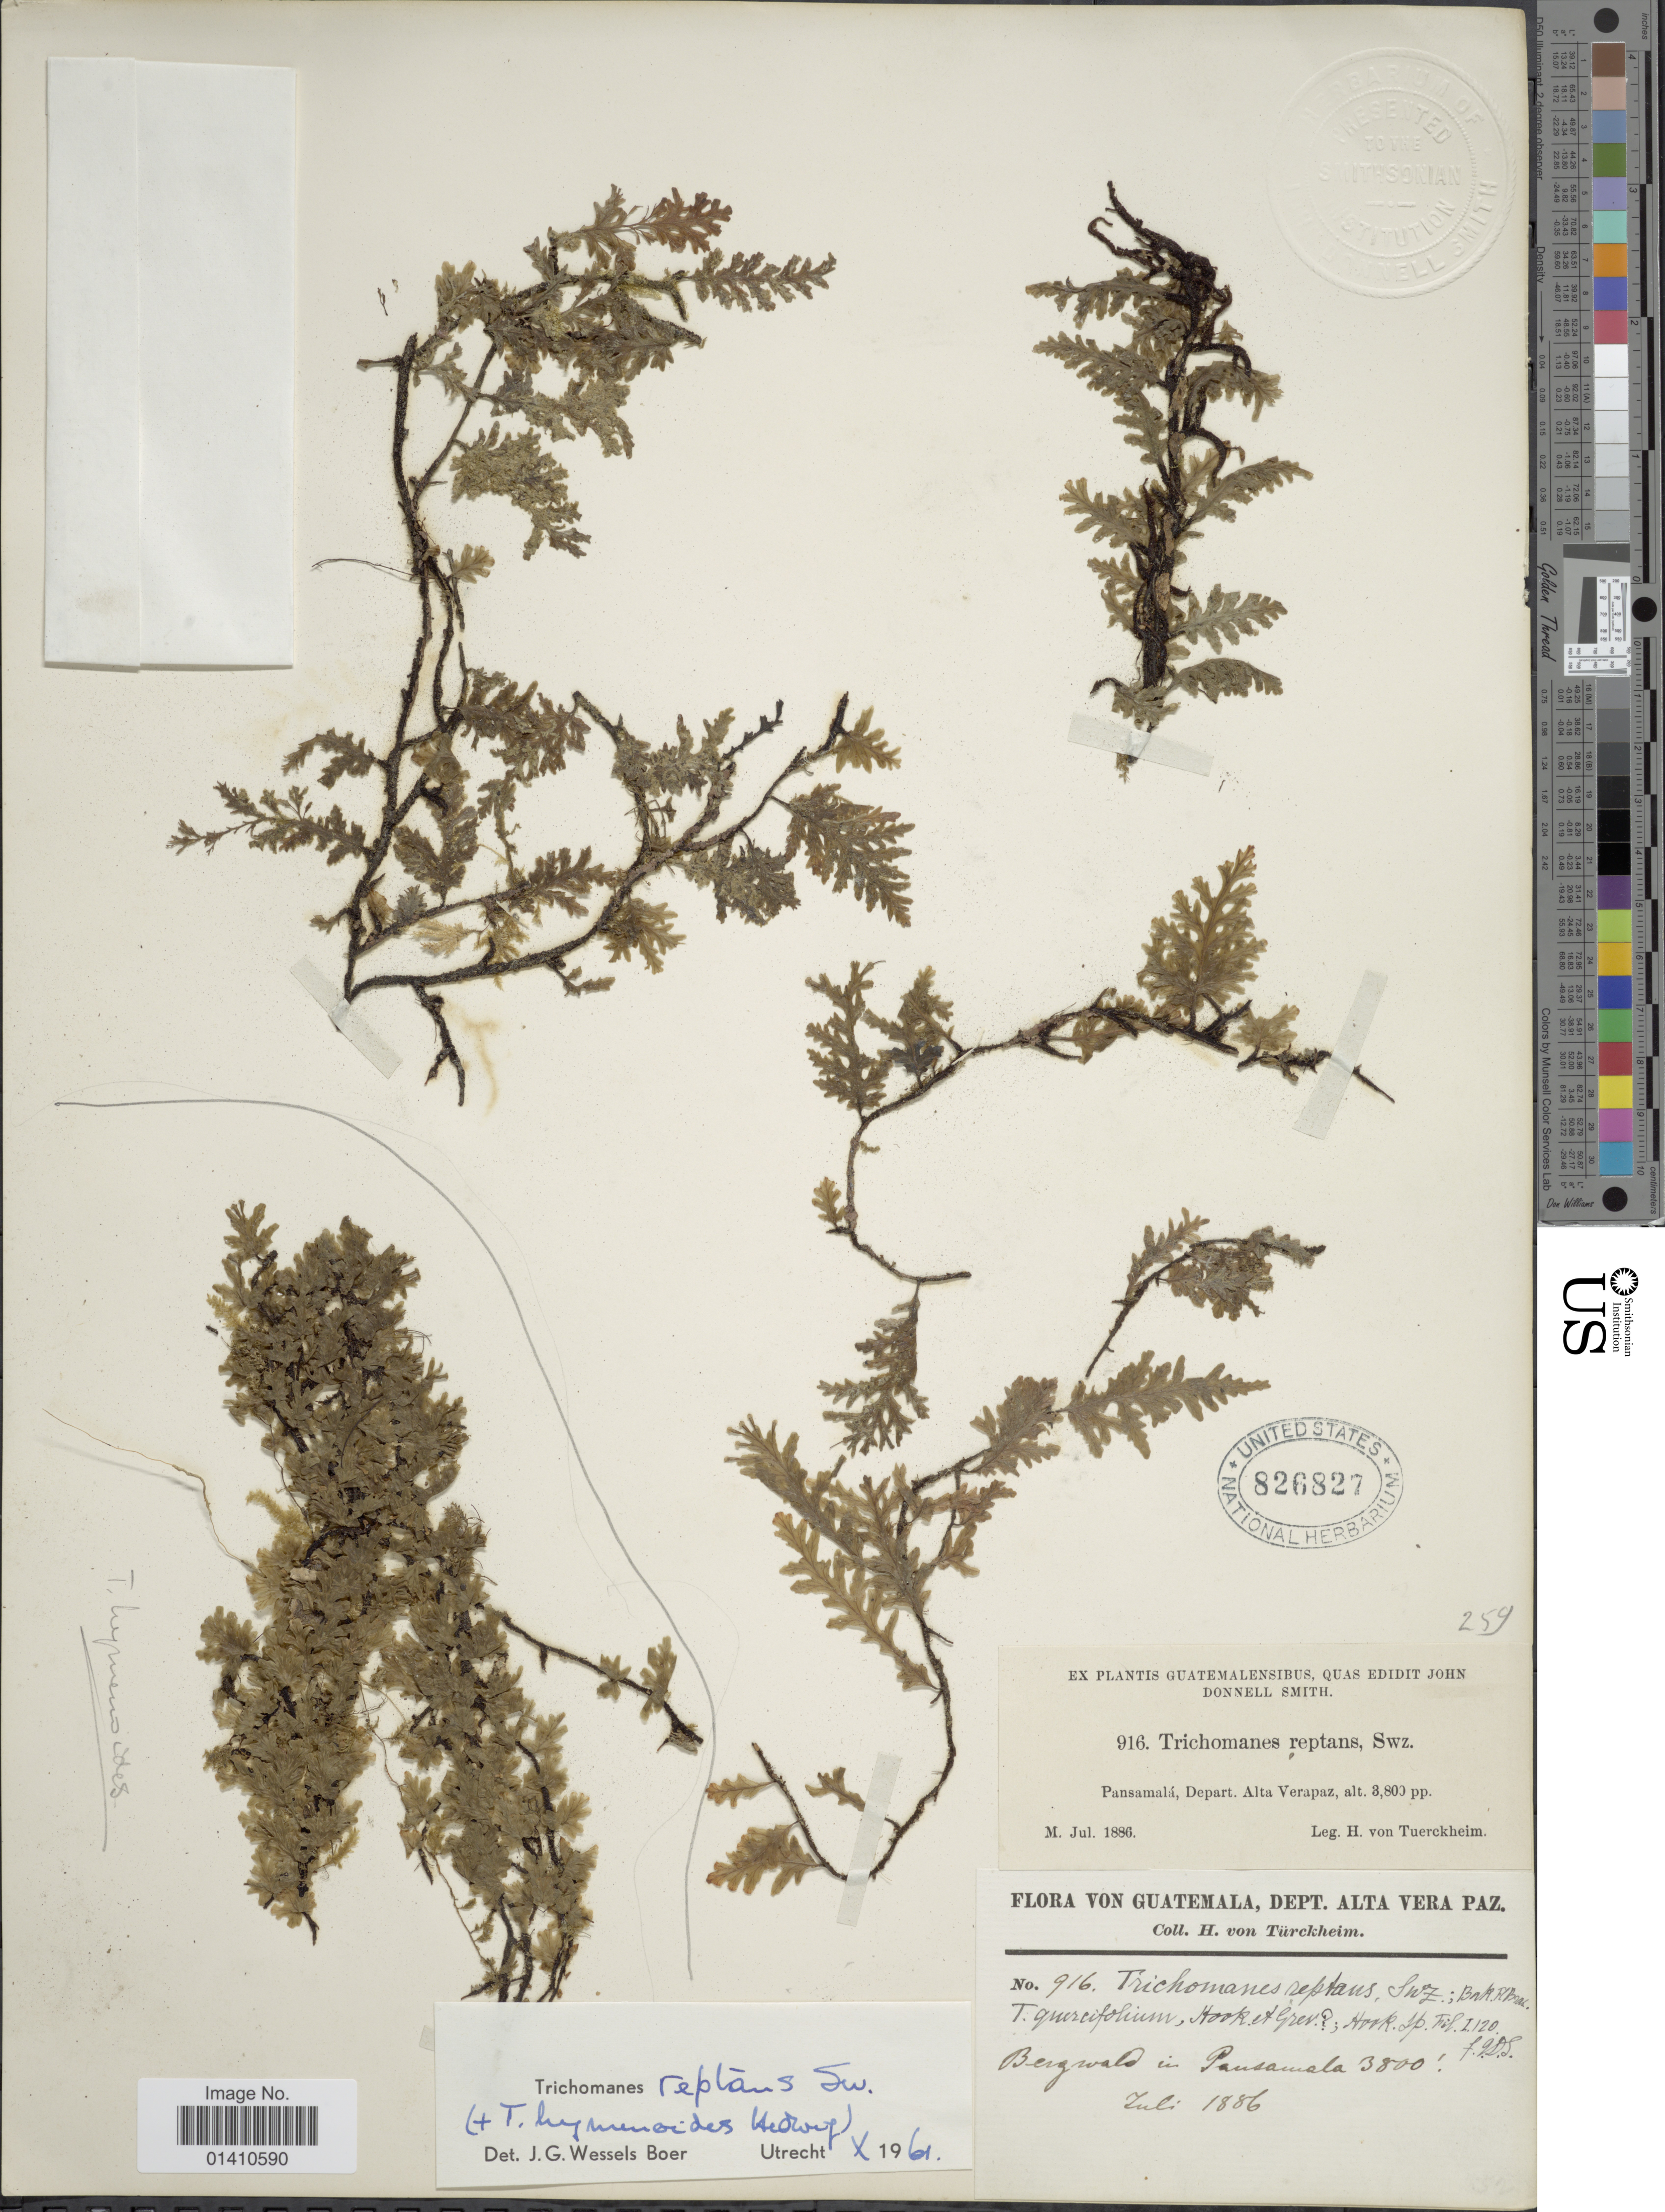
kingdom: Plantae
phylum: Tracheophyta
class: Polypodiopsida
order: Hymenophyllales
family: Hymenophyllaceae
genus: Didymoglossum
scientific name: Didymoglossum reptans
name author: (Sw.) C. Presl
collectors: H. von Tuerckheim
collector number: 916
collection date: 1886-07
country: Guatemala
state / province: Alta Verapaz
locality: Pansamala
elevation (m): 1158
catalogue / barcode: US 826827